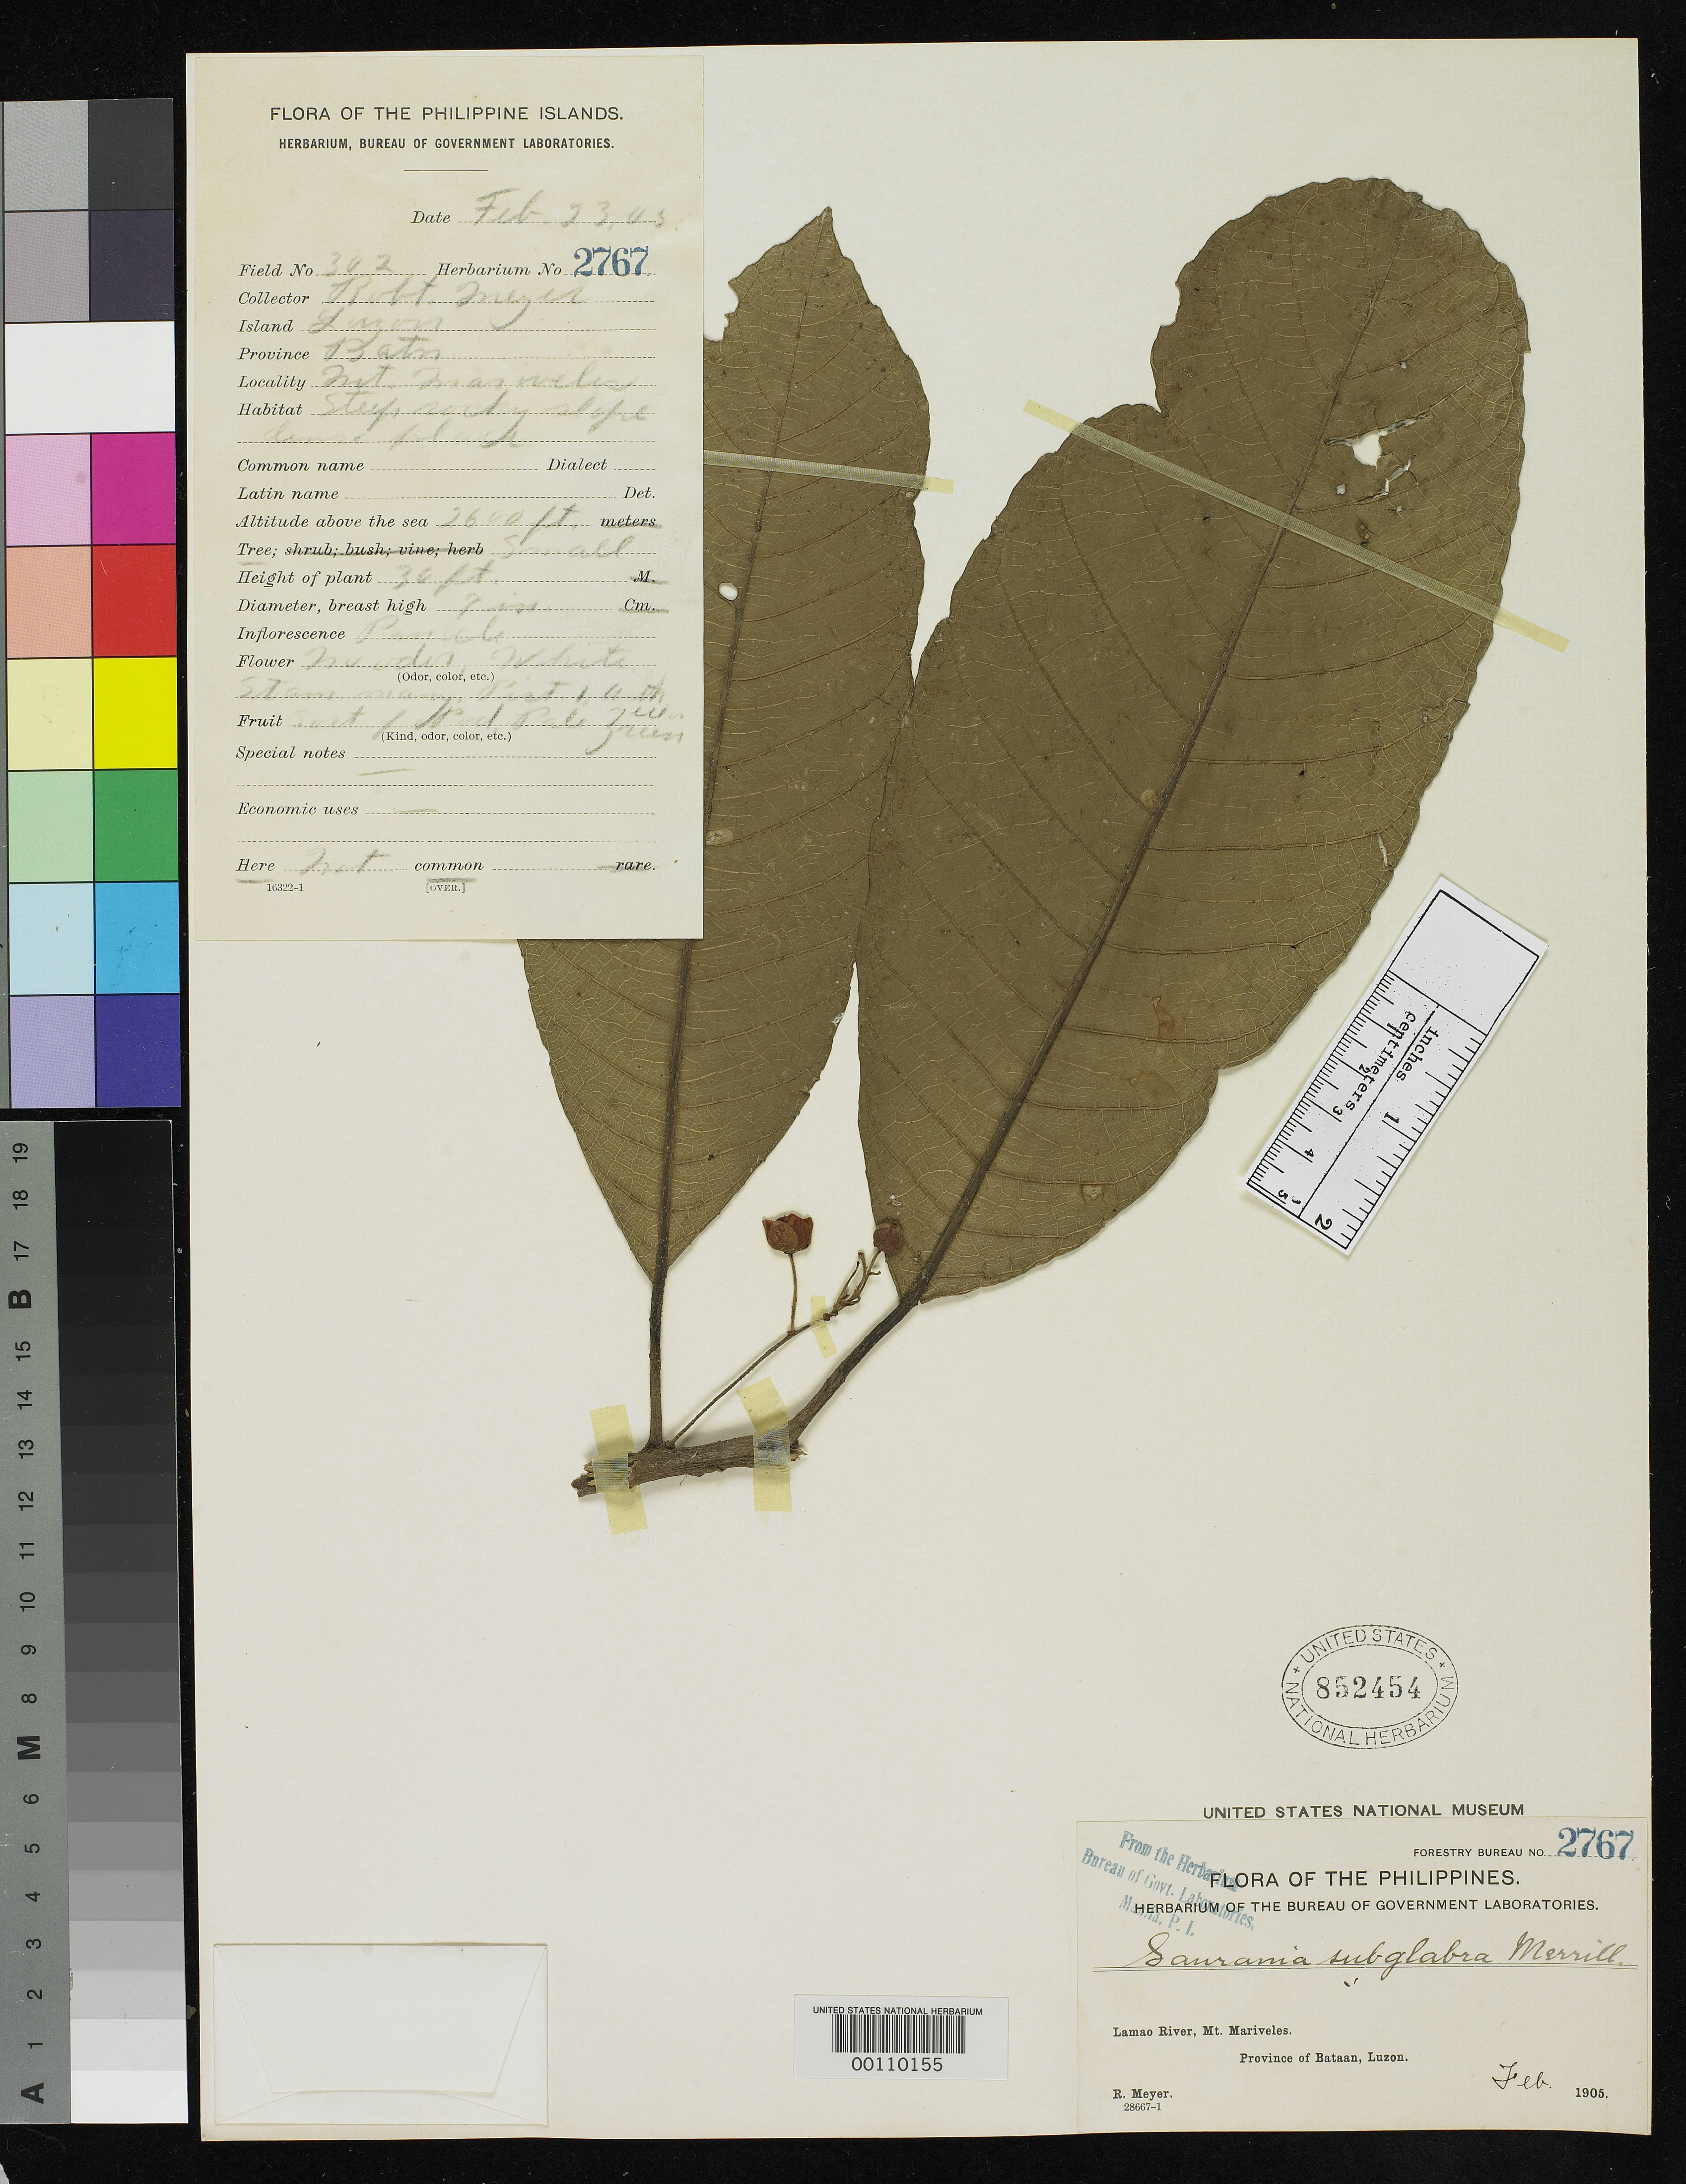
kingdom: Plantae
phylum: Tracheophyta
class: Magnoliopsida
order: Ericales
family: Actinidiaceae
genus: Saurauia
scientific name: Saurauia subglabra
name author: Merr.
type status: Isotype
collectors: R. Meyer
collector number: For. Bur. 2767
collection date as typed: Feb 1905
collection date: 1905-02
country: Philippines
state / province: Cordillera (Administrative Region)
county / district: Benguet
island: Luzon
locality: Sablan.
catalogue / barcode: US 852454